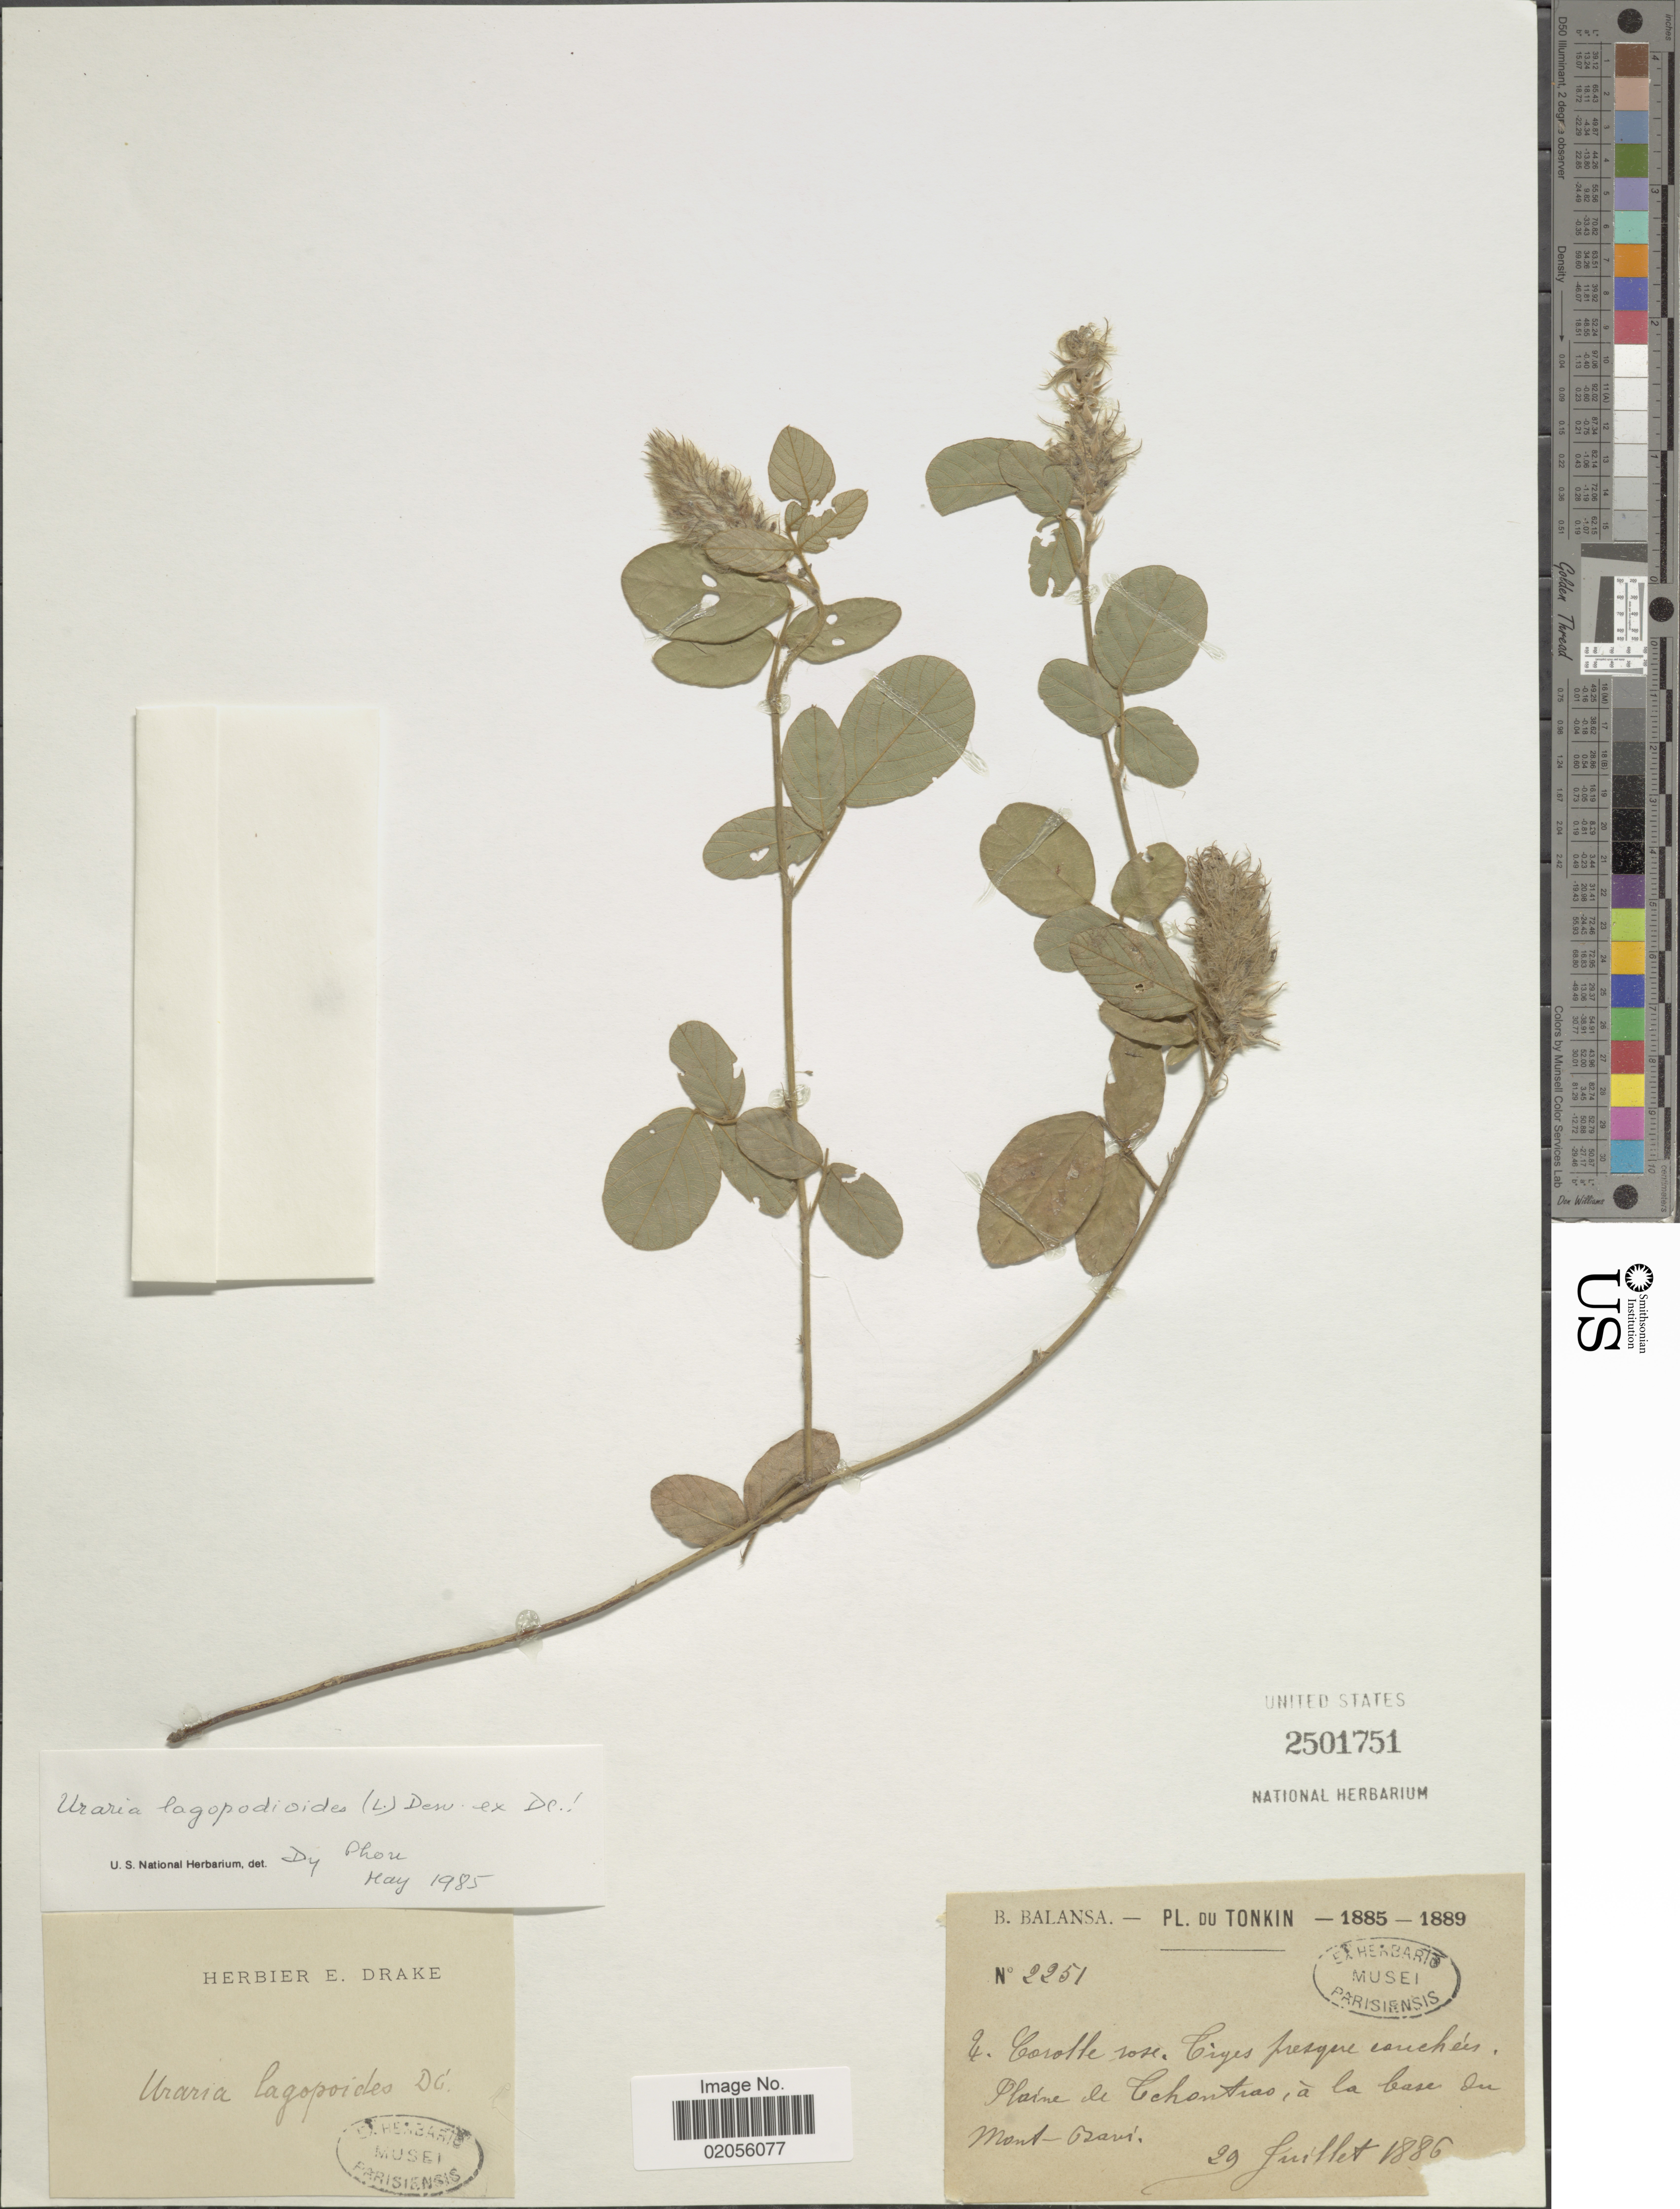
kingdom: Plantae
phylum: Tracheophyta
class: Magnoliopsida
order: Fabales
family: Fabaceae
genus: Uraria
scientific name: Uraria lagopodioides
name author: (L.) Desv. ex DC.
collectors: B. Balansa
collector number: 2251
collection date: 1886-07-29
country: Vietnam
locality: Tonkin. Plaine de Tchontras, a la base du Mont-Oravi [interpreted]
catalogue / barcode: US 2501751